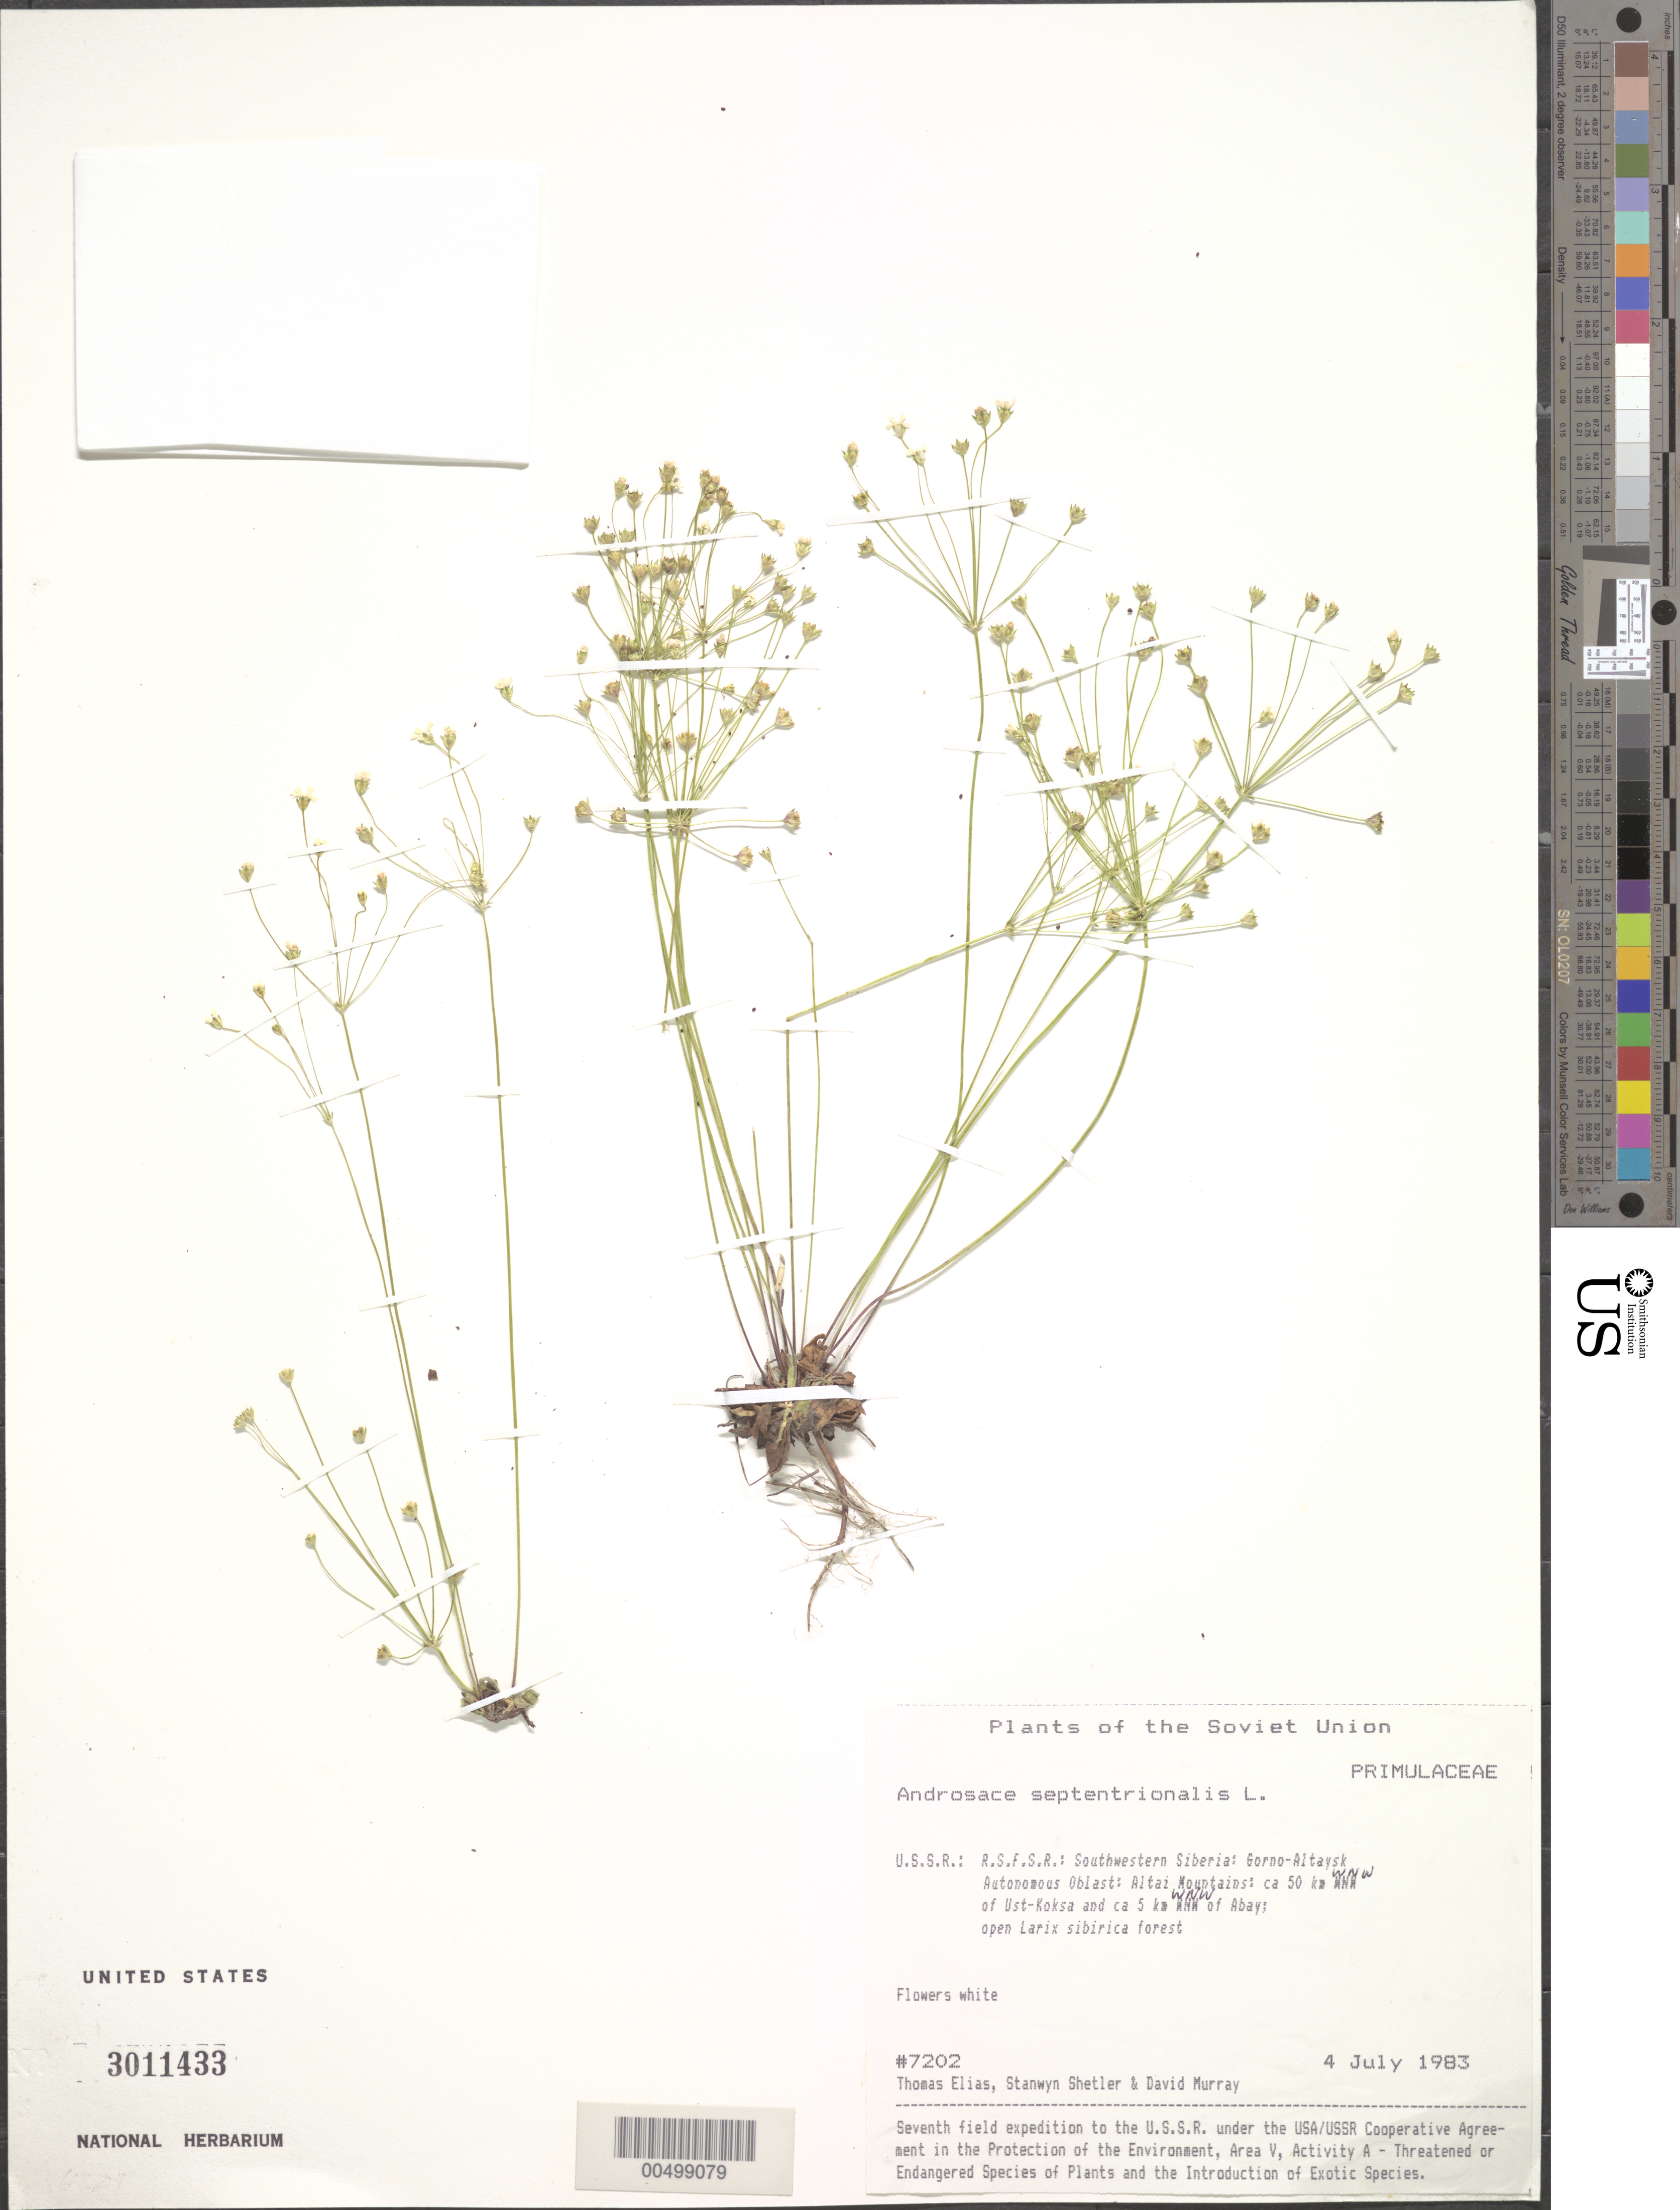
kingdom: Plantae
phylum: Tracheophyta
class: Magnoliopsida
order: Ericales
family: Primulaceae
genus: Androsace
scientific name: Androsace septentrionalis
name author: L.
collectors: T. Elias, S. Shetler & D. F. Murray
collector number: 7202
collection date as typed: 04 Jul 1983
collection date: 1983-07-04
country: Russian Federation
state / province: Altai Republic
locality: Altai Mountains, ca. 50 km WNW of Ust-Koksa and ca. 5 km WNW of Abay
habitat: open Larix sibirica forest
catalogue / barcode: US 3011433